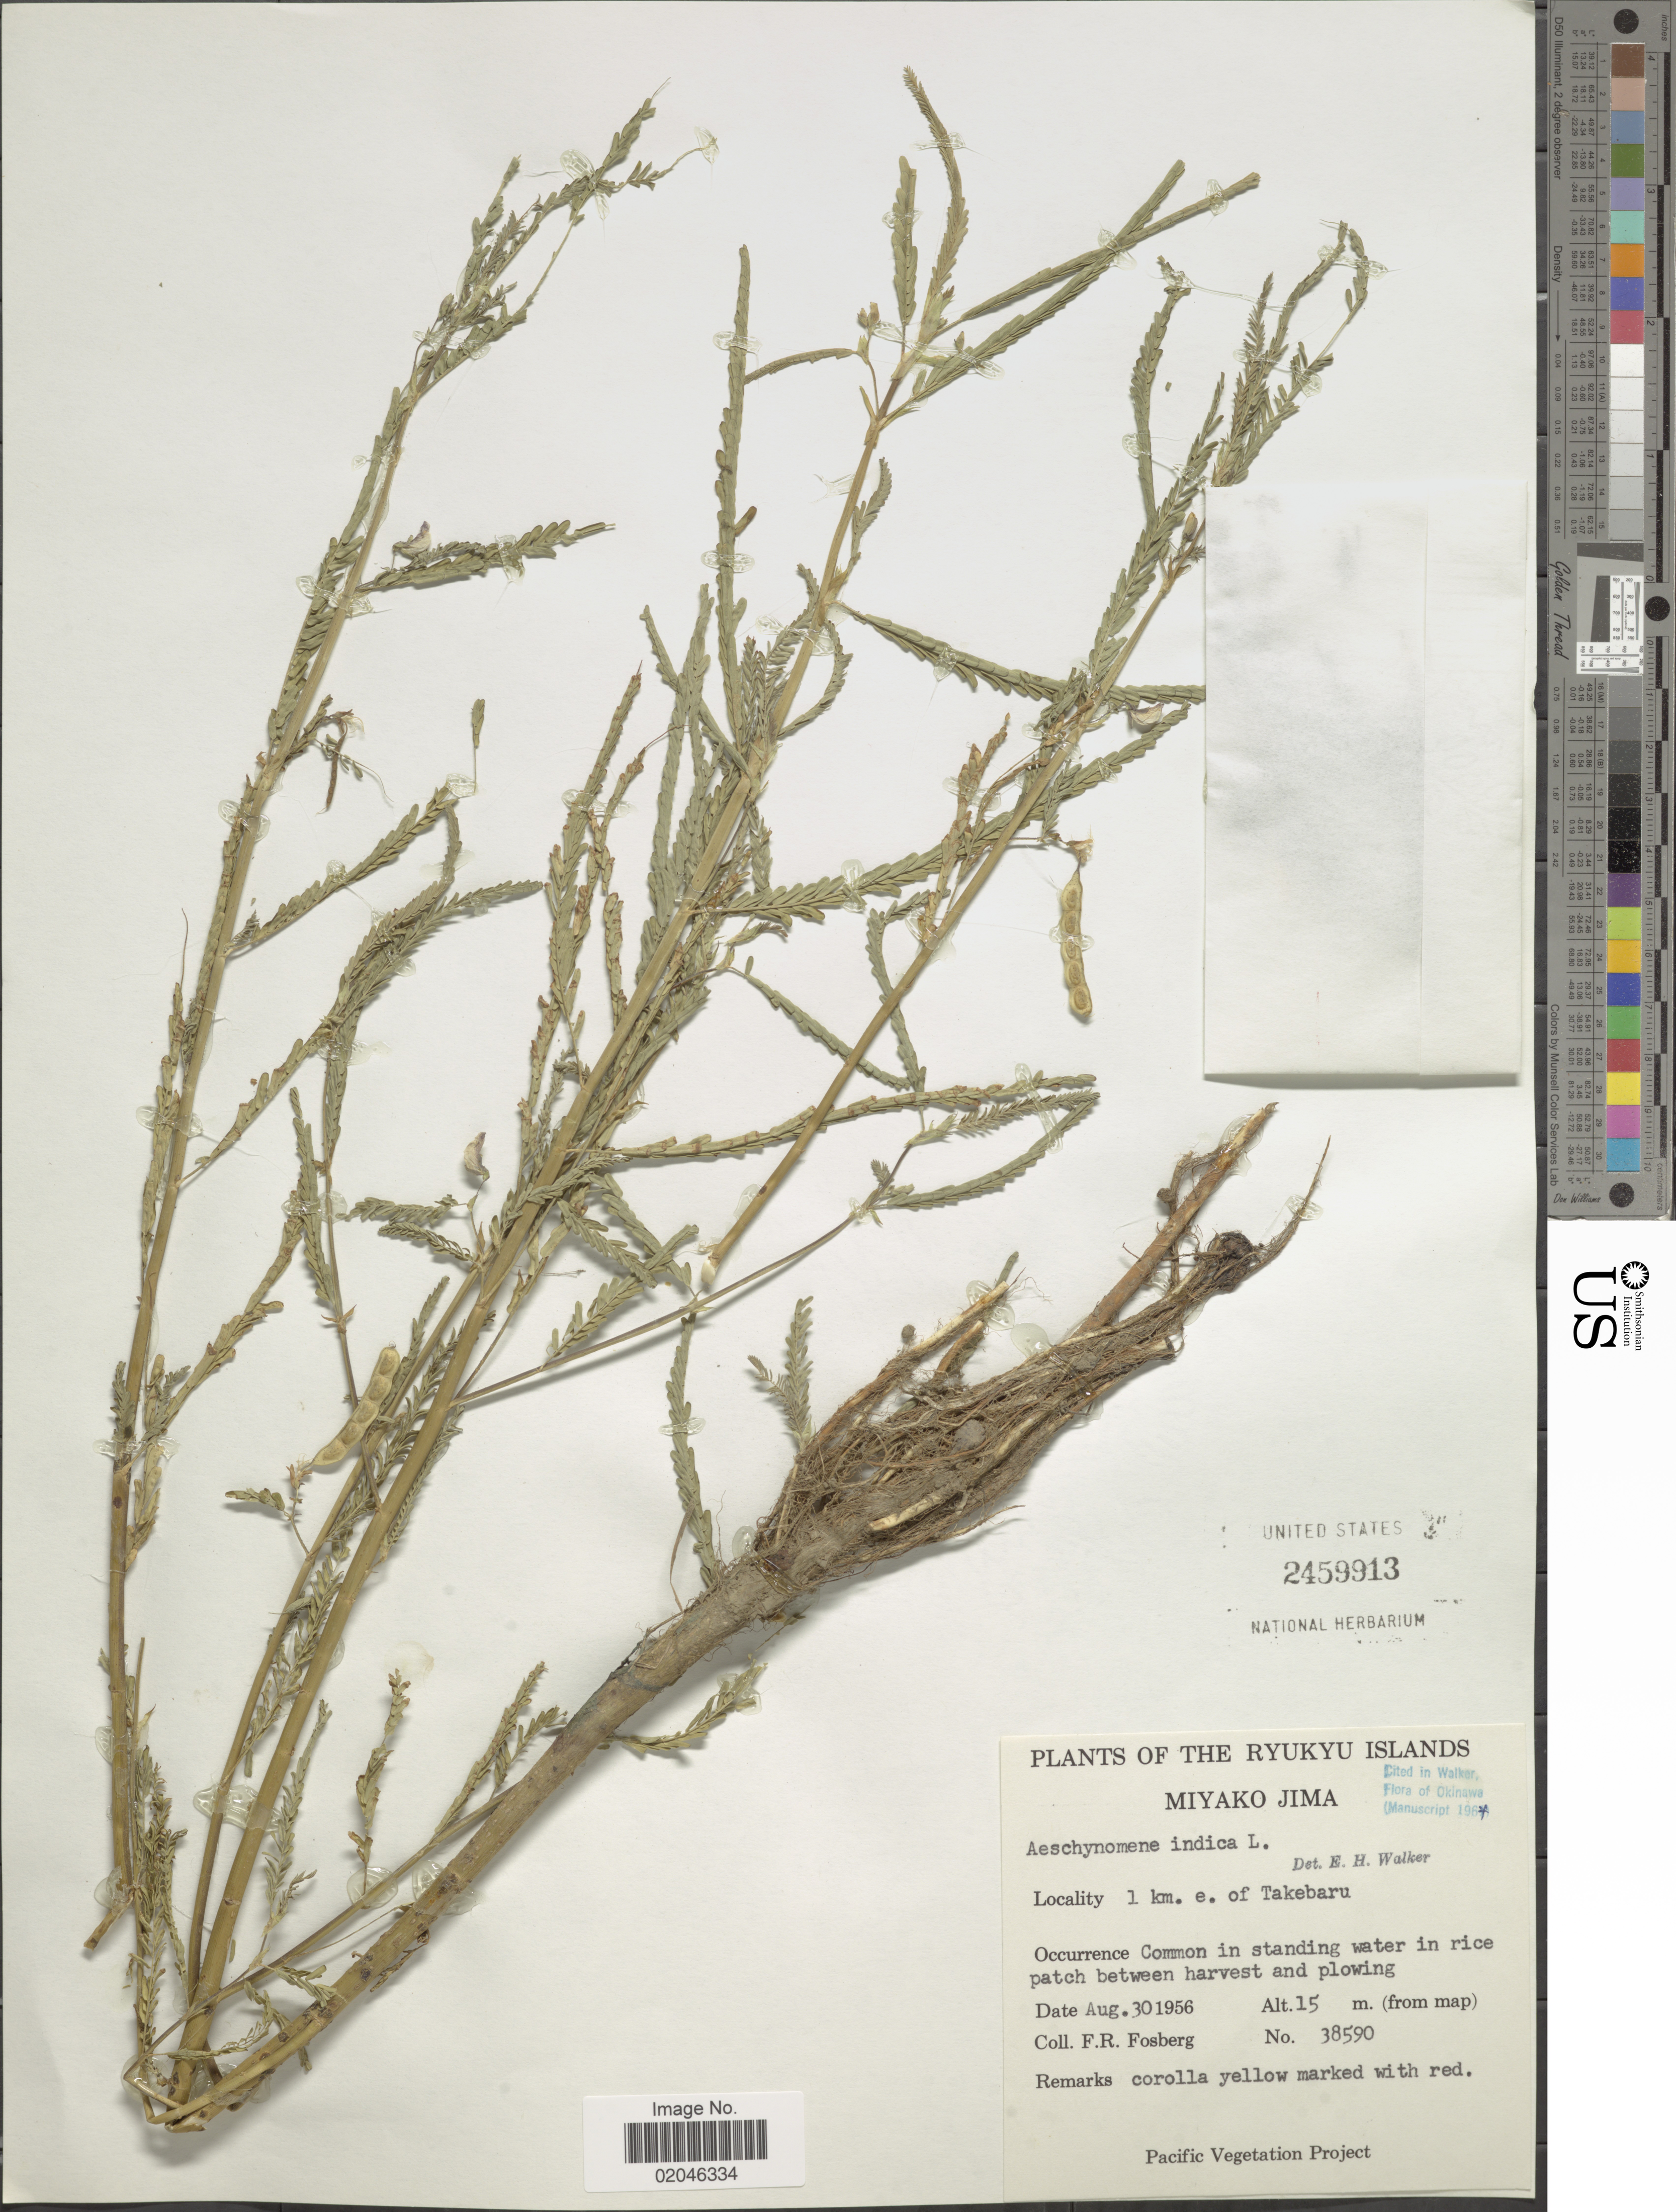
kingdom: Plantae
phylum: Tracheophyta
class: Magnoliopsida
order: Fabales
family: Fabaceae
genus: Aeschynomene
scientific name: Aeschynomene indica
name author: L.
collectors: F. R. Fosberg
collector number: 38590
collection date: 1956-08-30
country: Japan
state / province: Okinawa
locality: Ryukyu Islands. Miyako Jima. 1 km. e. of Takebaru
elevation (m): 15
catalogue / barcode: US 2459913